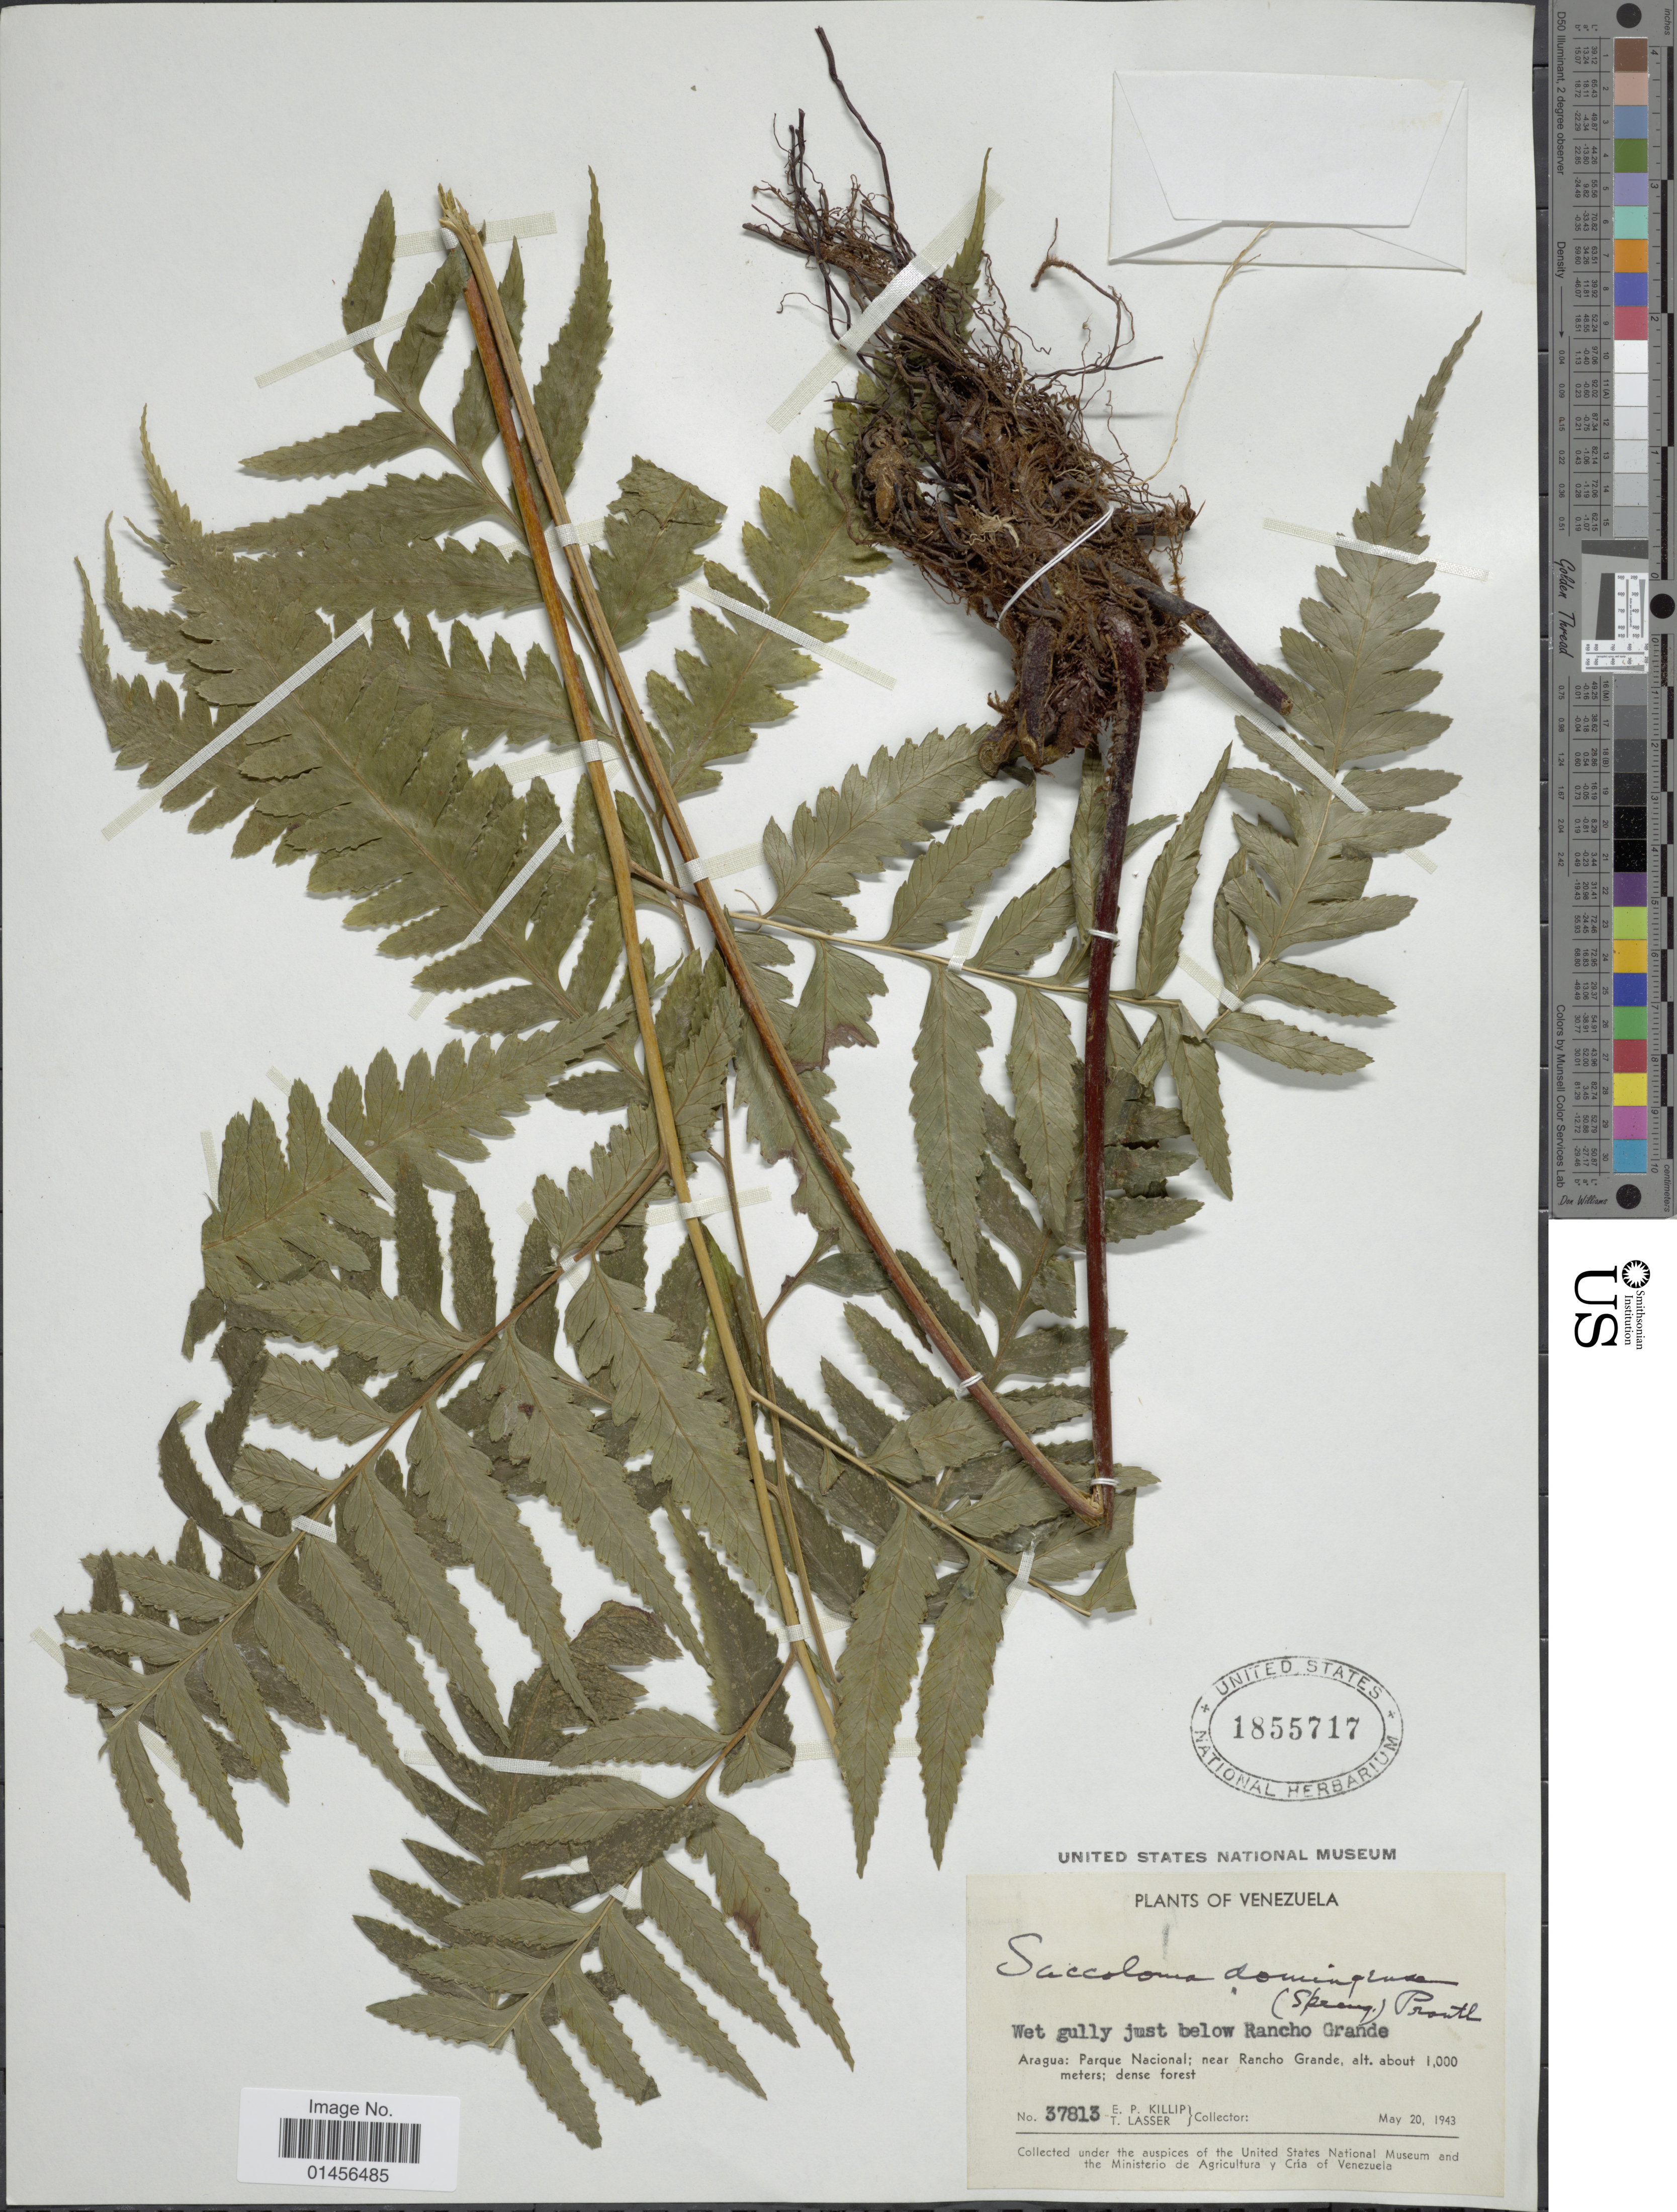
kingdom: Plantae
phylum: Tracheophyta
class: Polypodiopsida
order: Polypodiales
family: Saccolomataceae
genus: Saccoloma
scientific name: Saccoloma domingense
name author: (Spreng.) C. Chr.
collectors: E. P. Killip & T. Lasser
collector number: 37813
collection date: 1943-05-20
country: Venezuela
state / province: Aragua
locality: Parque nacional; near rancho Grande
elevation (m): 1000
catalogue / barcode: US 1855717